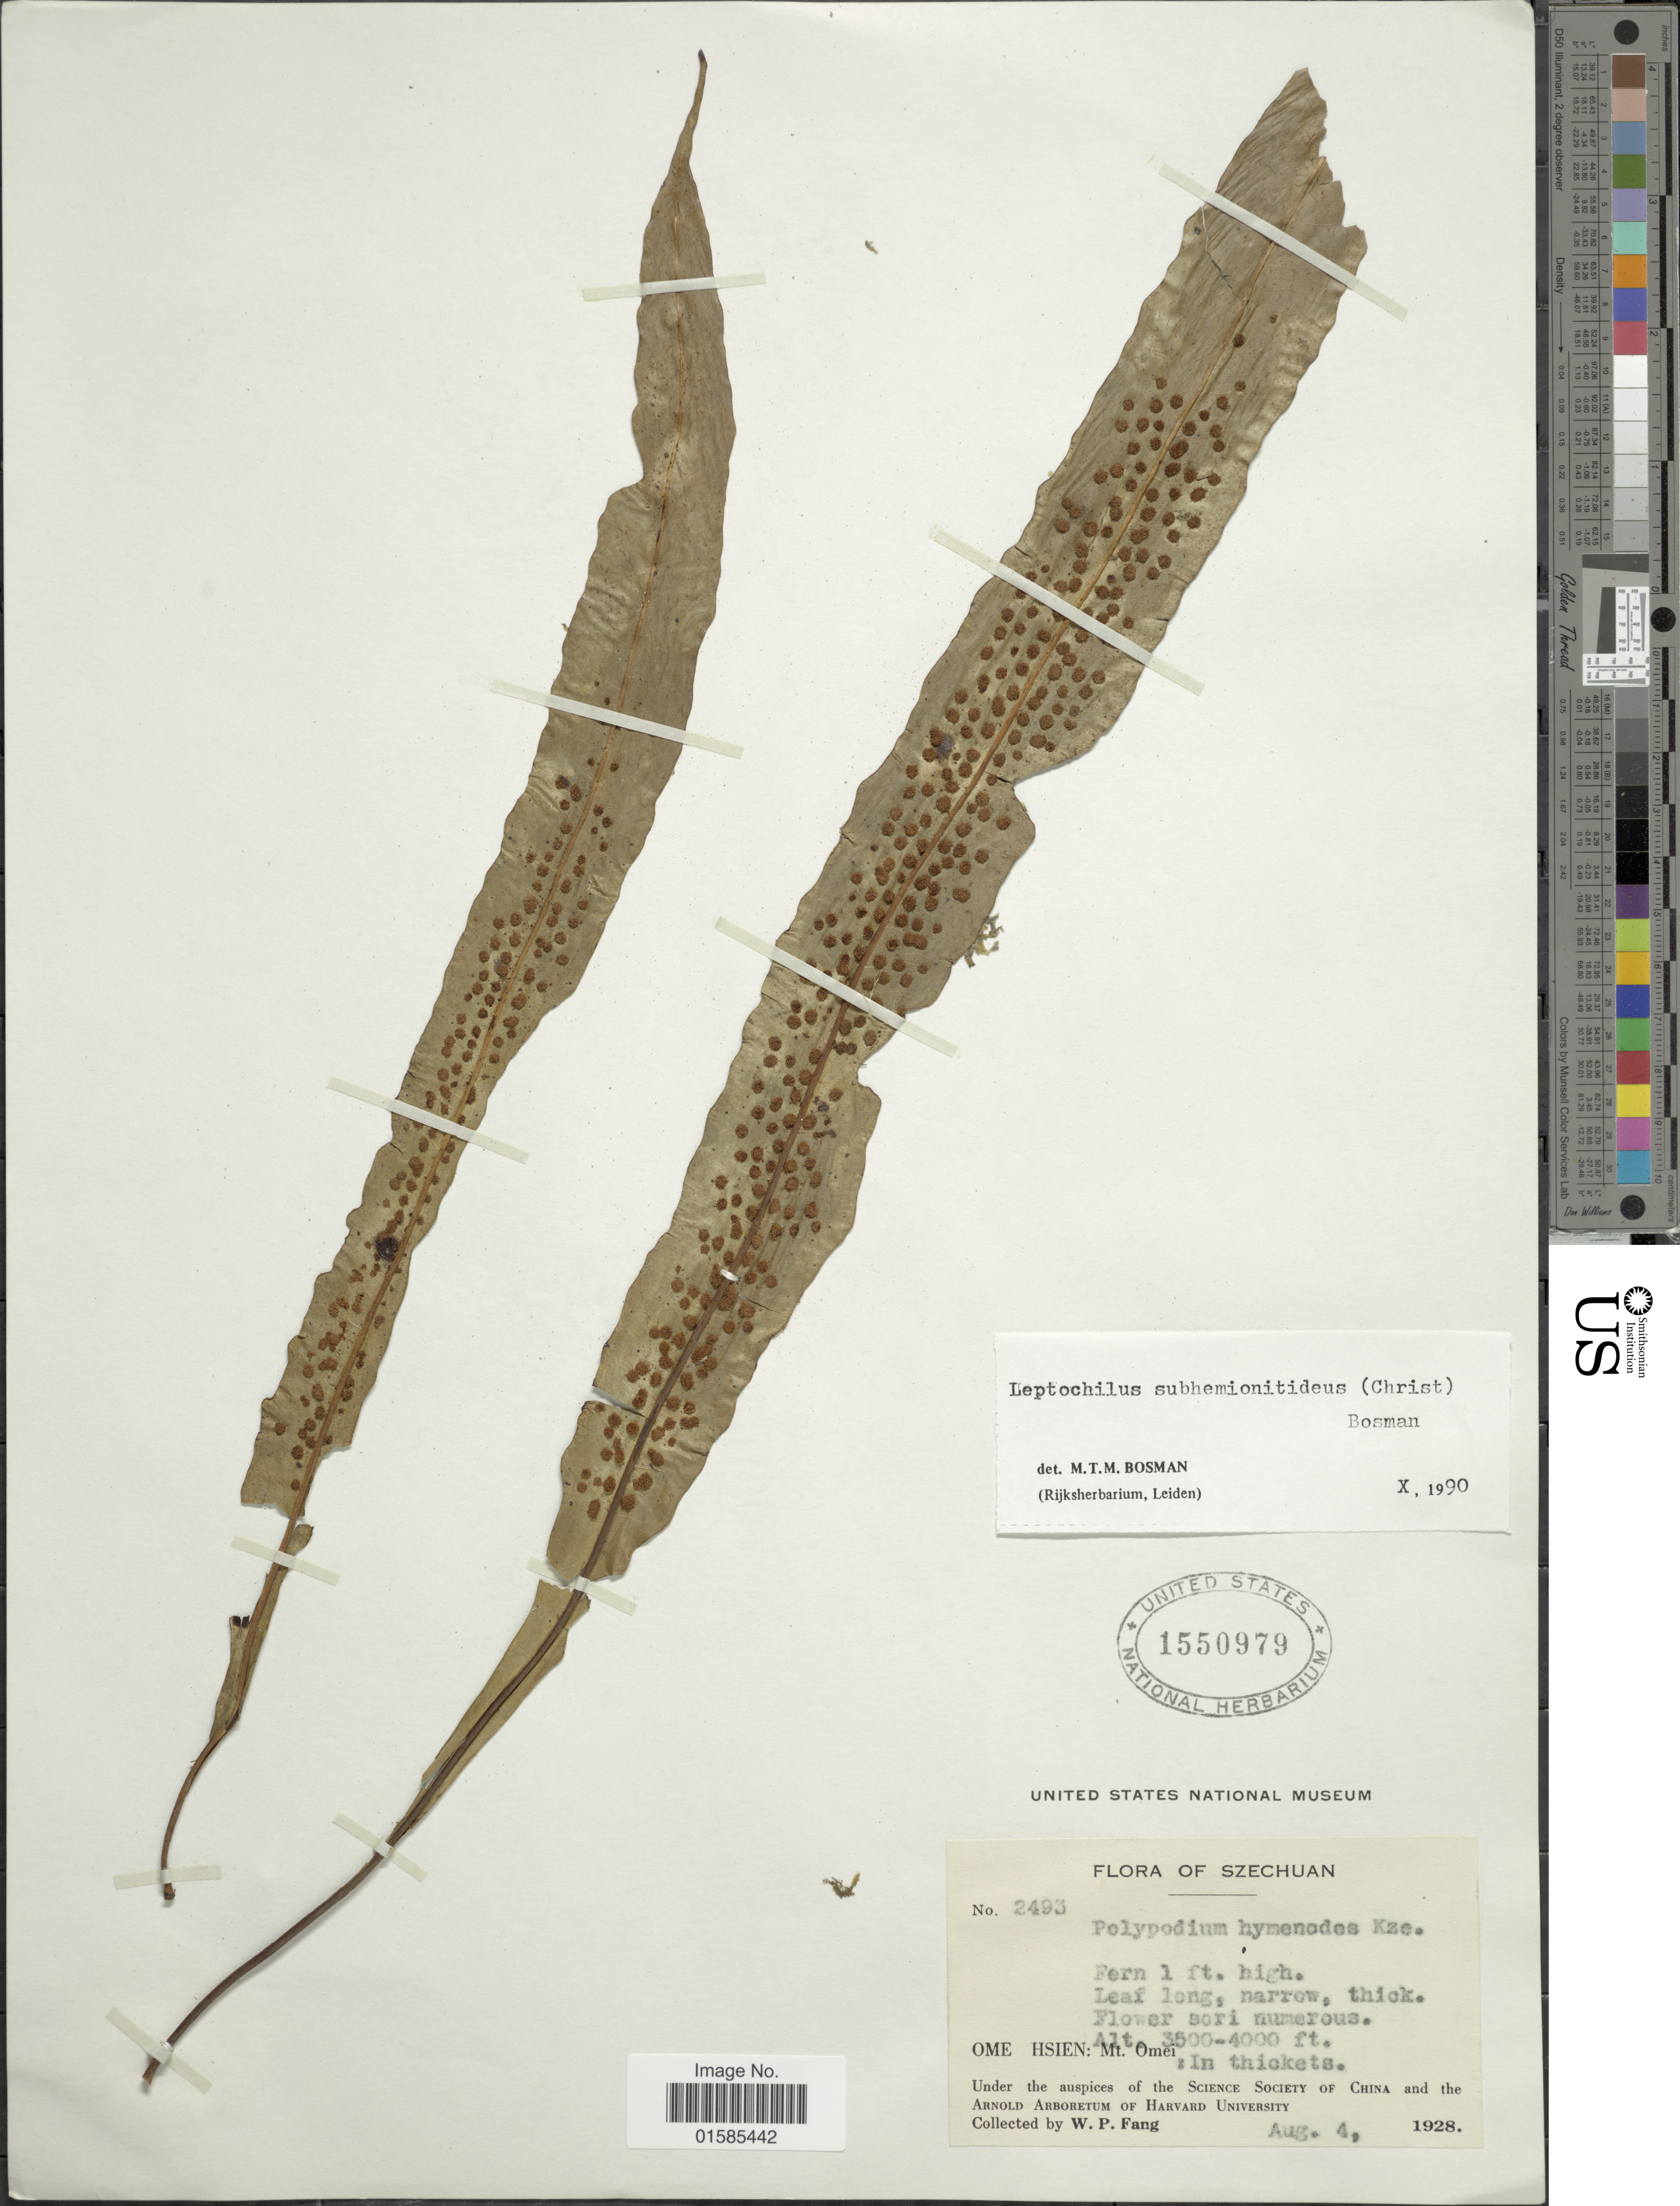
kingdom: Plantae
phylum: Tracheophyta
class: Polypodiopsida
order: Polypodiales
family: Polypodiaceae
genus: Leptochilus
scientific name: Leptochilus subhemionitideus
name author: (Christ) Bosman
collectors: W. P. Fang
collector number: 2493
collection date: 1928-08-04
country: China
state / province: Sichuan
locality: Szechuan, Ome Hsien: Mt. Omei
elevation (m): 1067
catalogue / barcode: US 1550979